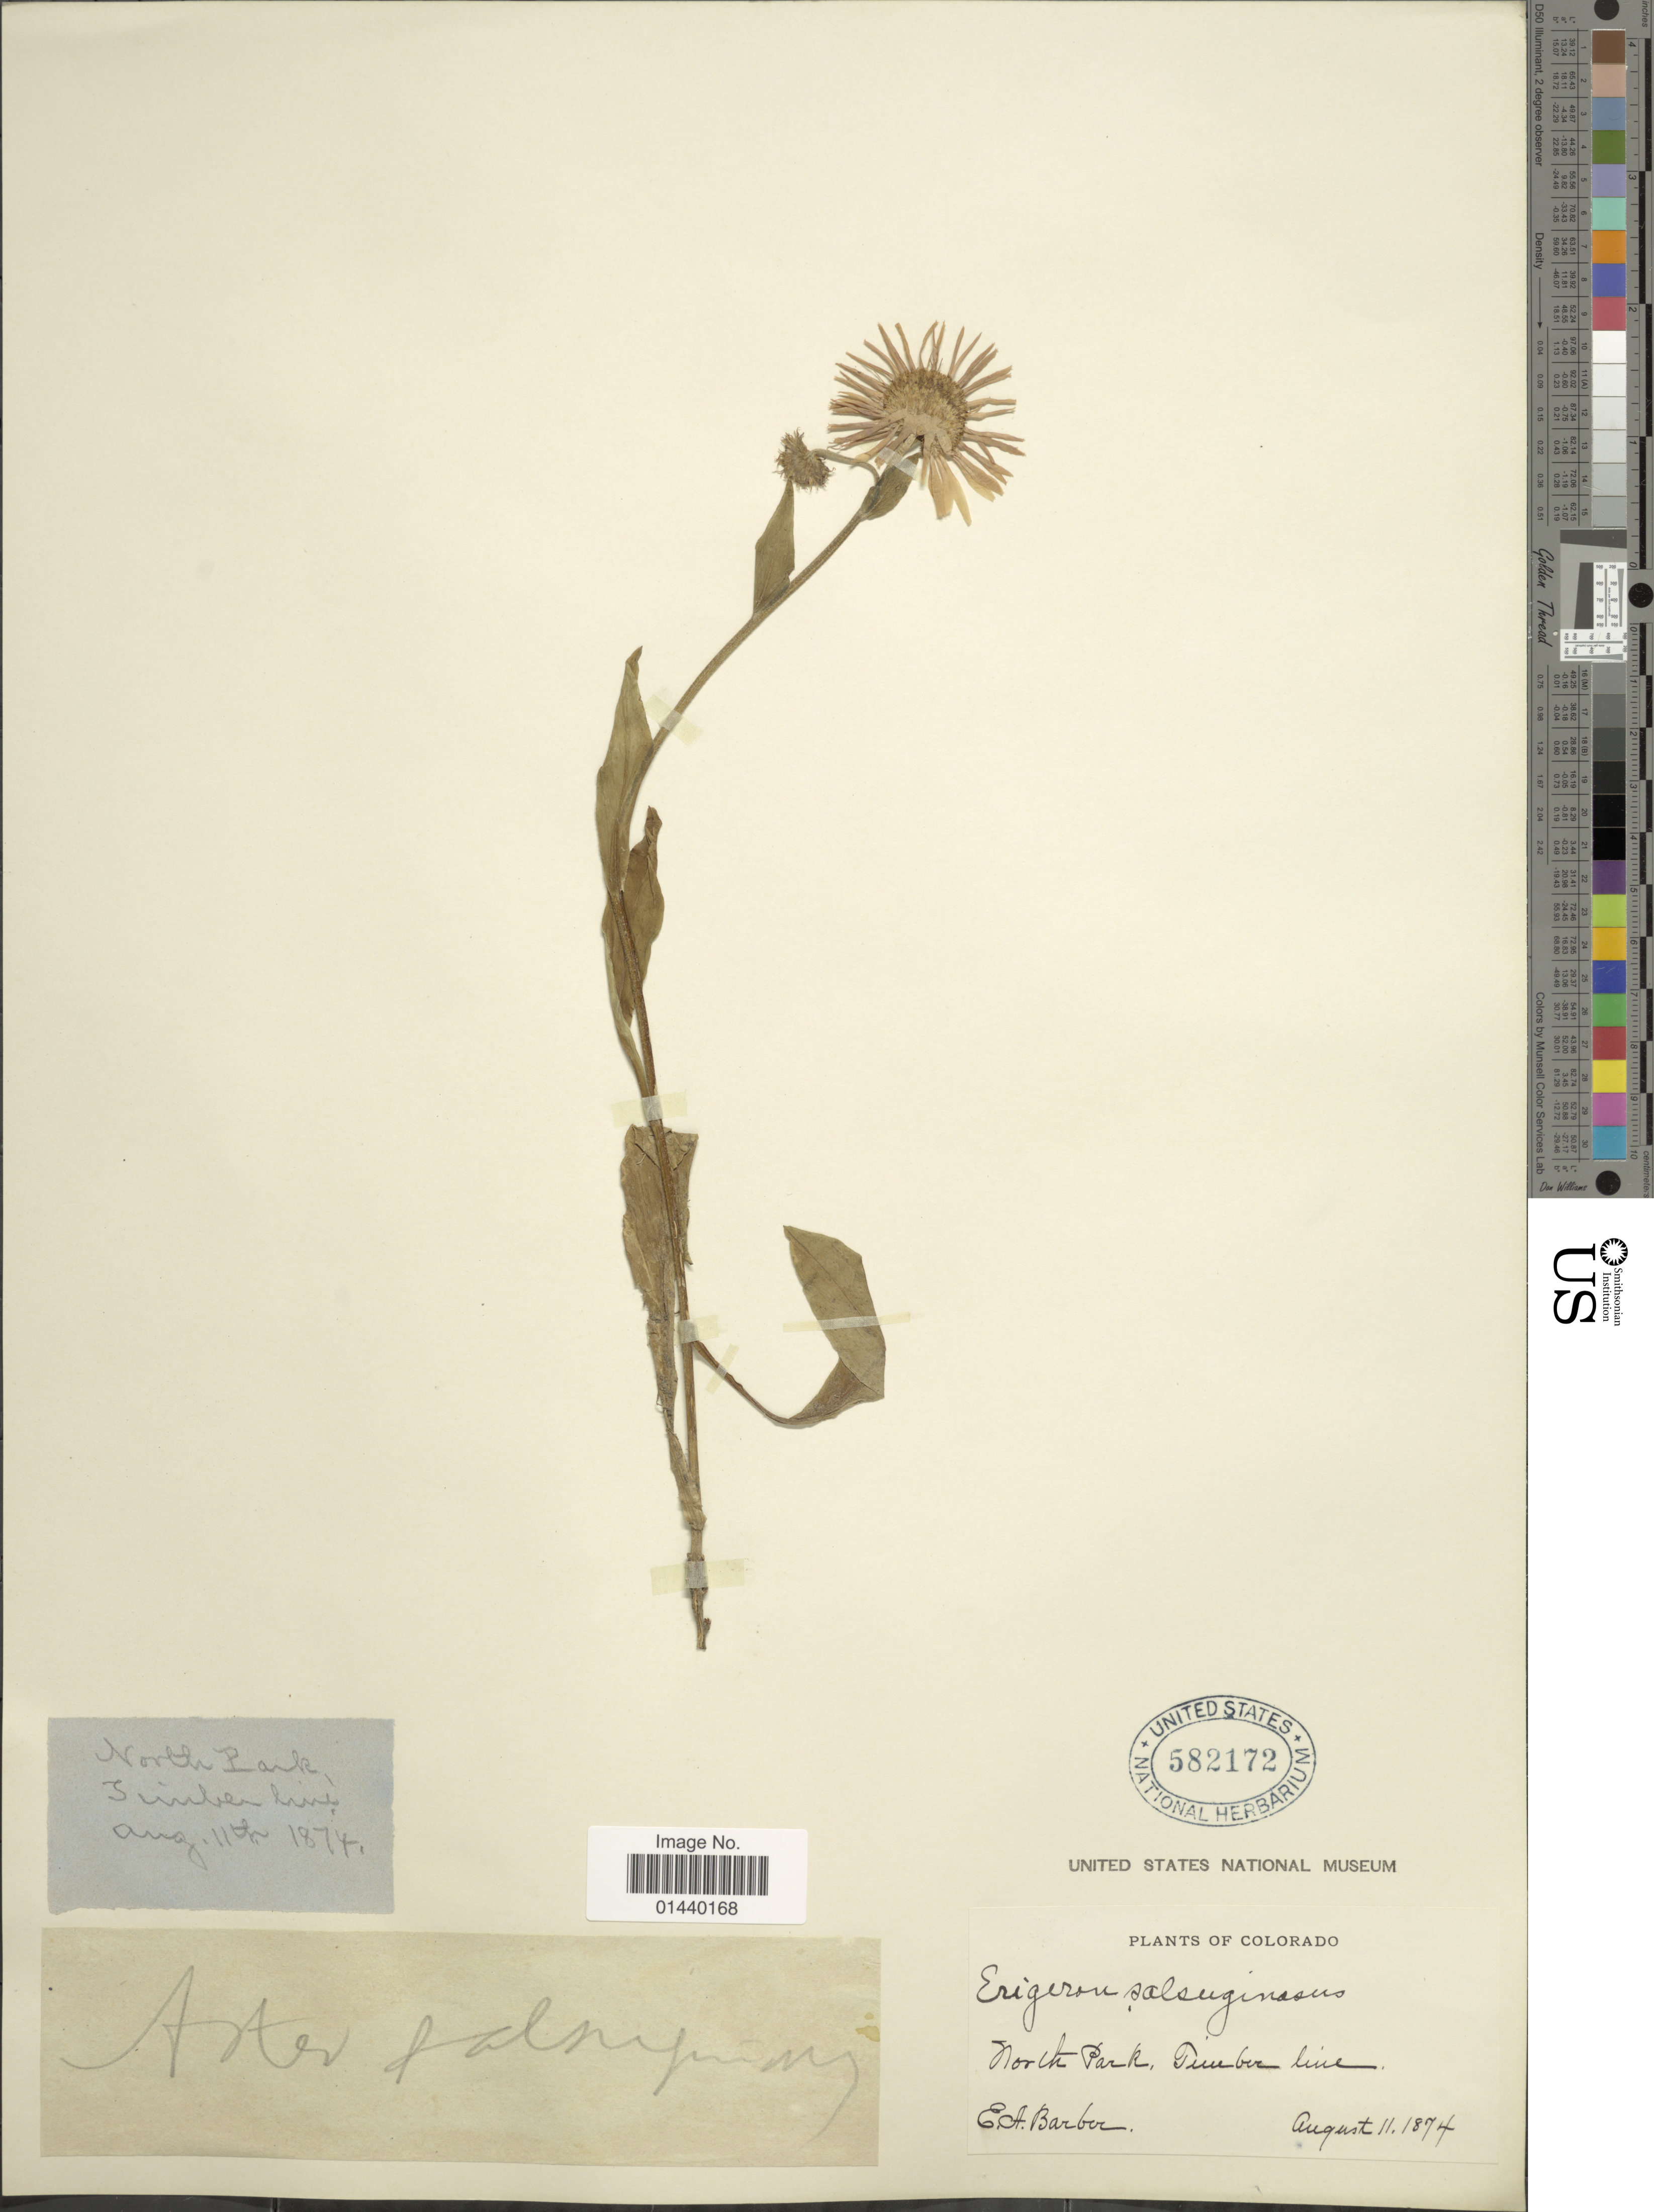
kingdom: Plantae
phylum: Tracheophyta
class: Magnoliopsida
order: Asterales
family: Asteraceae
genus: Erigeron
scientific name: Erigeron salsuginosus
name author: (Richardson ex R. Br.) A. Gray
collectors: E. Barber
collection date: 1874-08-11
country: United States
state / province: Colorado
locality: North Park, Timberline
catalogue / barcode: US 582172